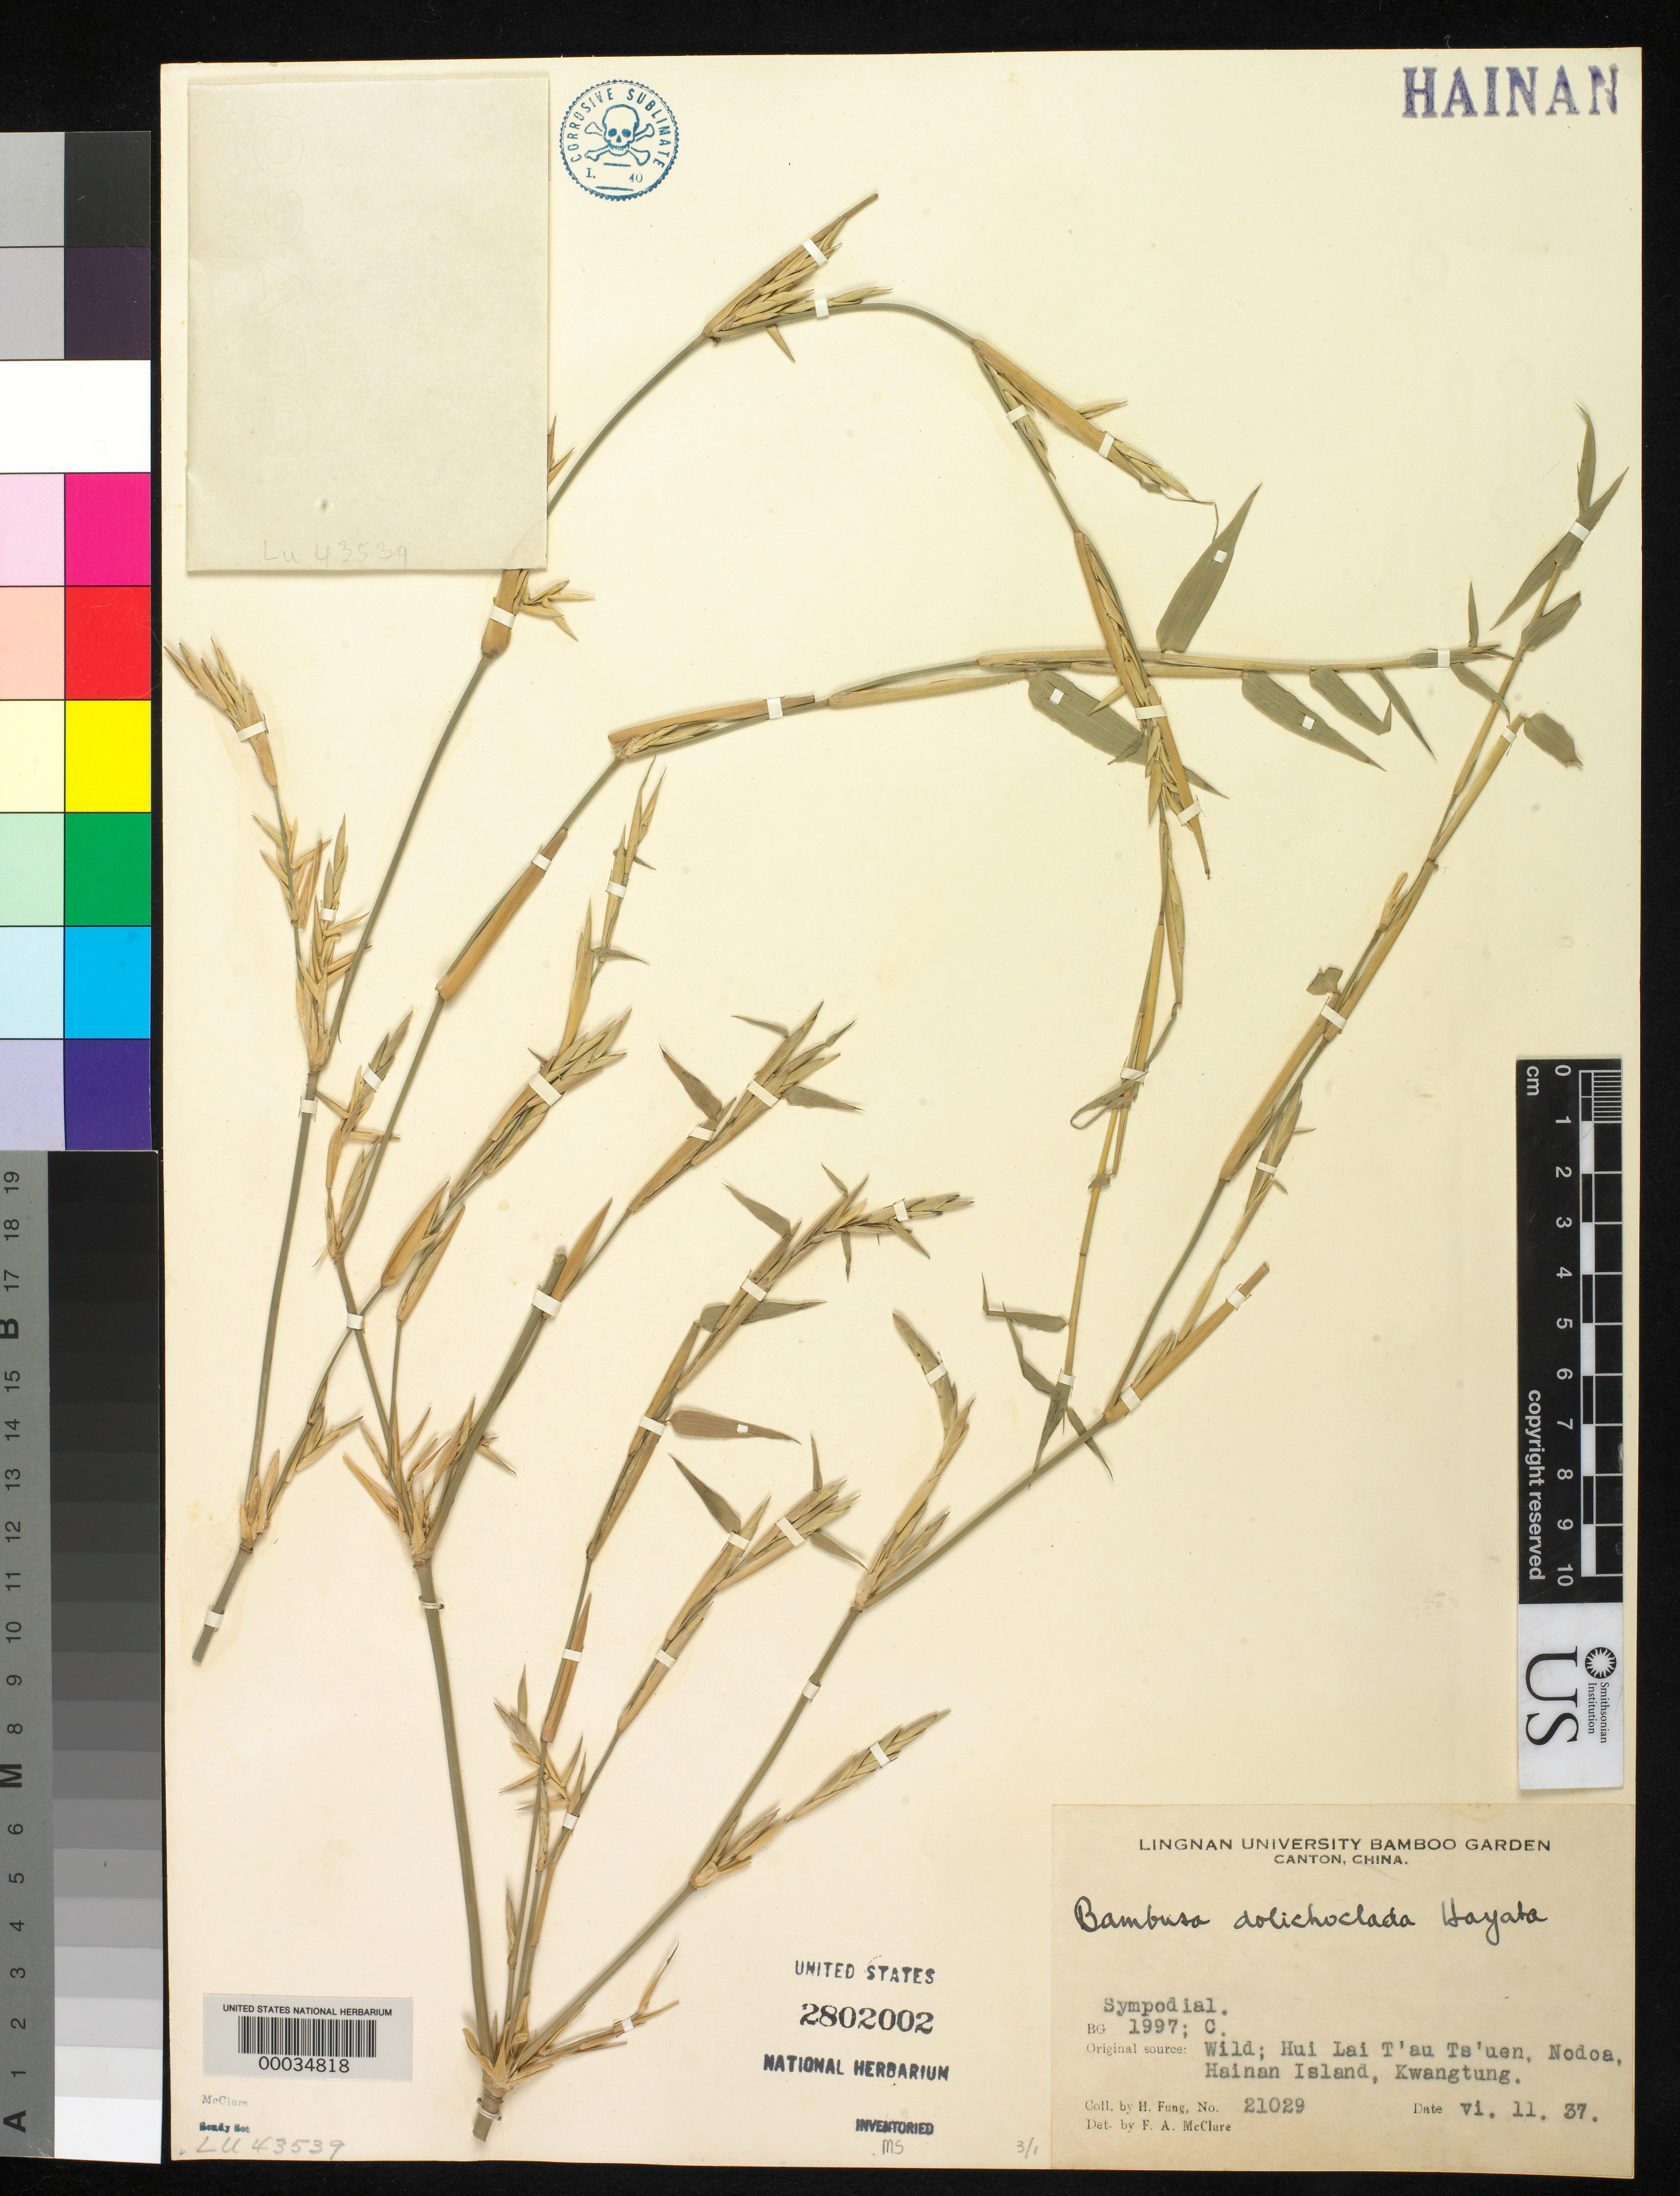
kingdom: Plantae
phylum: Tracheophyta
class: Liliopsida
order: Poales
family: Poaceae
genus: Bambusa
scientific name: Bambusa dolichoclada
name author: Hayata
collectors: H. L. Fung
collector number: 21029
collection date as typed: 11 Jun 1937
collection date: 1937-06-11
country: China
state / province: Hainan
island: Hainan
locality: Hui lai t'au ts'uen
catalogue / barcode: US 2802002